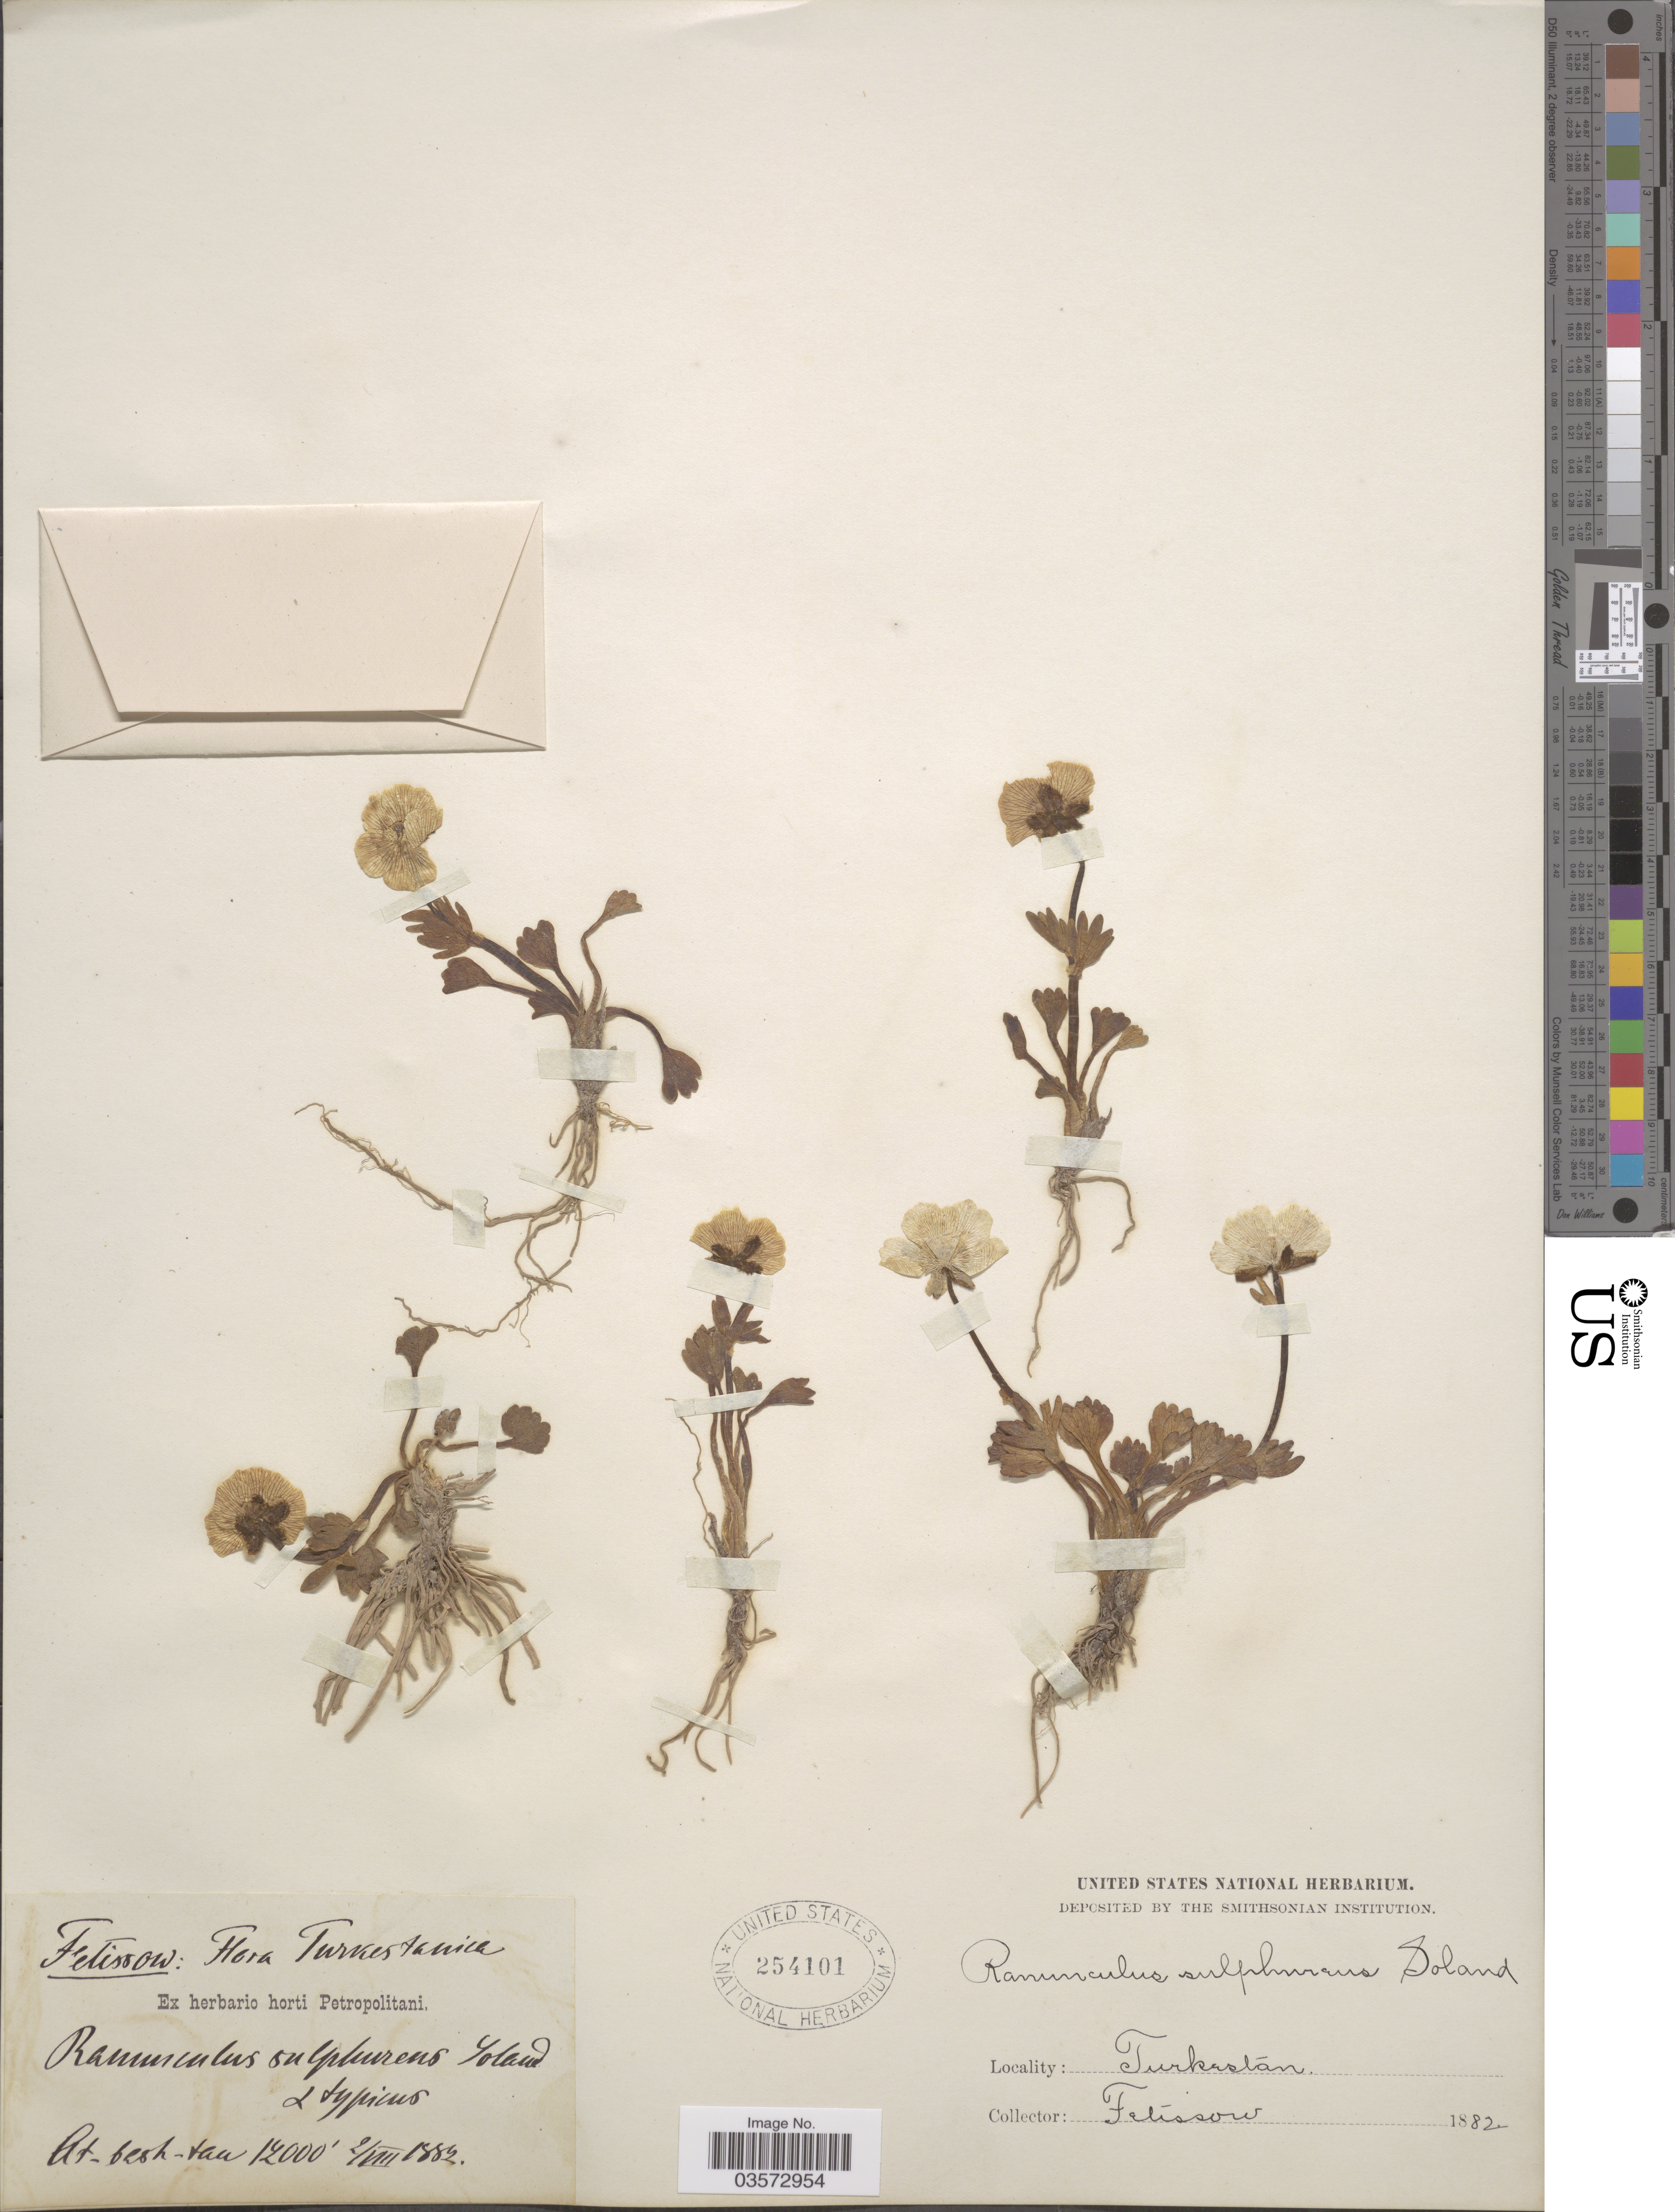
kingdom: Plantae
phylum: Tracheophyta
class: Magnoliopsida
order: Ranunculales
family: Ranunculaceae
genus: Ranunculus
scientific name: Ranunculus sulphureus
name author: Sol.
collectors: -. Fetissow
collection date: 1882-08-02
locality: Turkestania. Turkestan. At - besh-tau [interpreted].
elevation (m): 3658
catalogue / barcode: US 254101